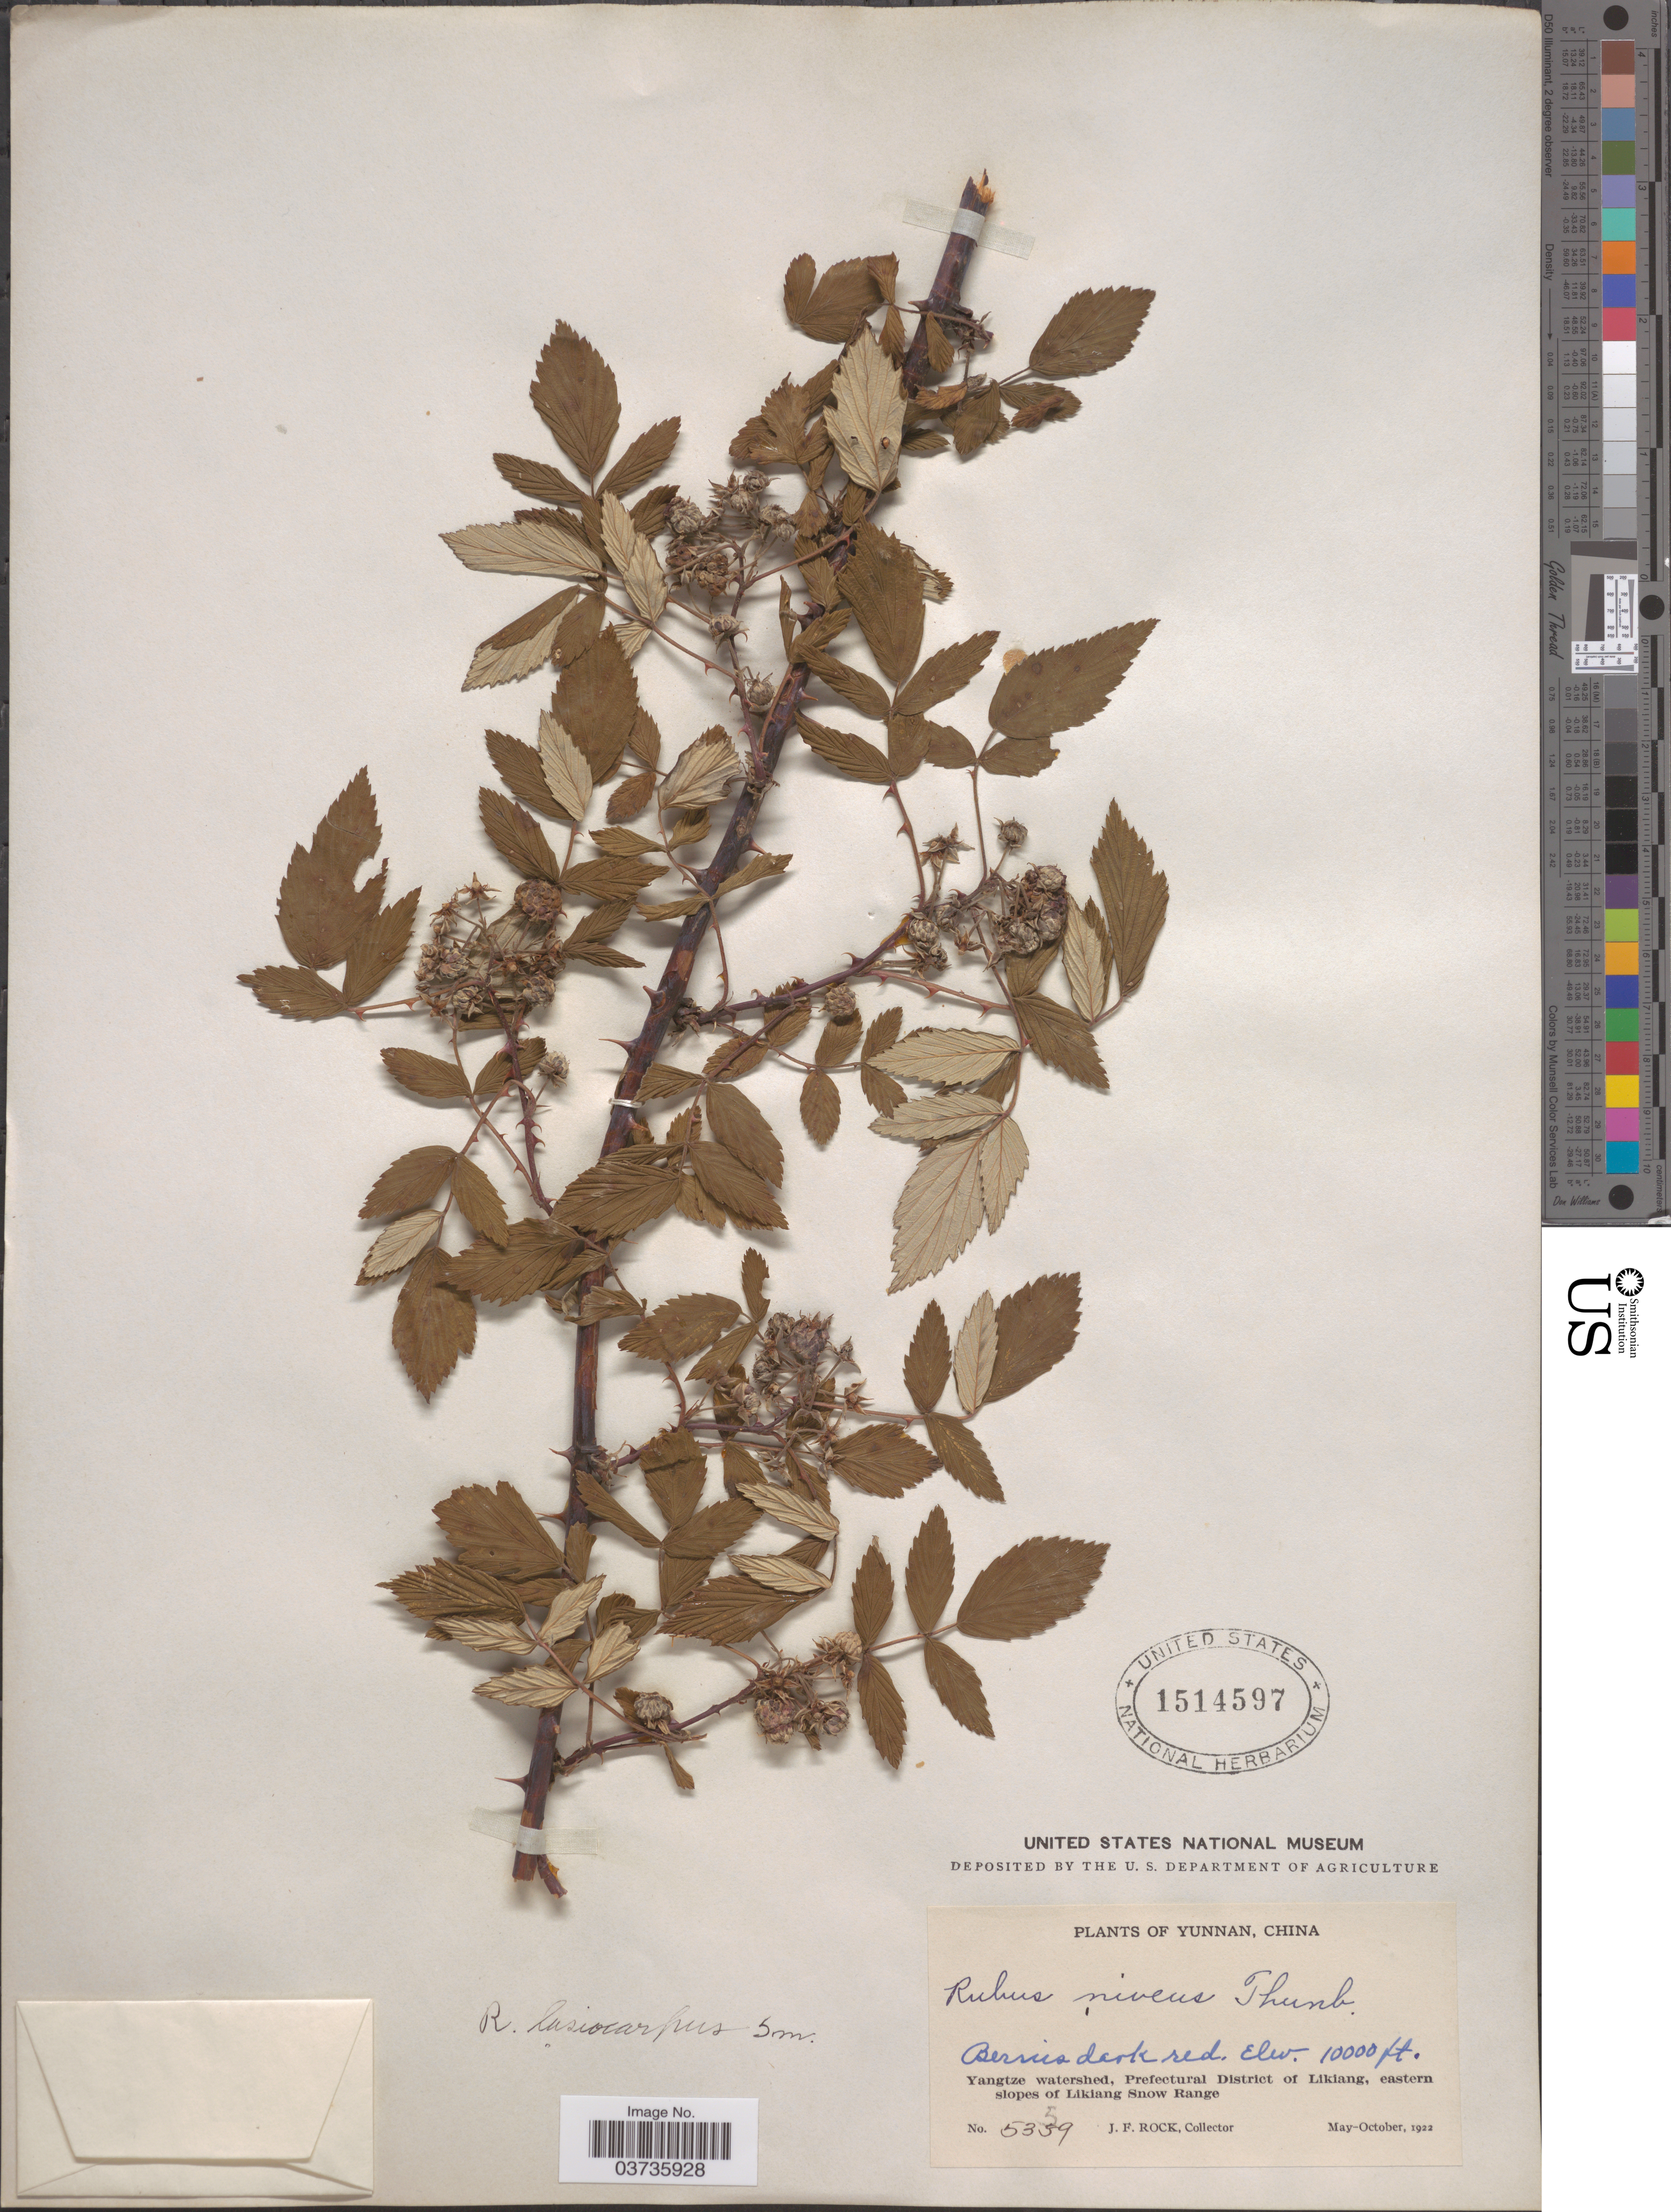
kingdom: Plantae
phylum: Tracheophyta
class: Magnoliopsida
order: Rosales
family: Rosaceae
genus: Rubus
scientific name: Rubus lasiocarpus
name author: W.C.R. Watson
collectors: J. Rock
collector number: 5359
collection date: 1922-05/1922-10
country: China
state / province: Yunnan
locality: Yangtze watershed, Prefectural District of Likiang, eastern slopes of Likiang Snow Range.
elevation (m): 3048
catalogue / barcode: US 1514597